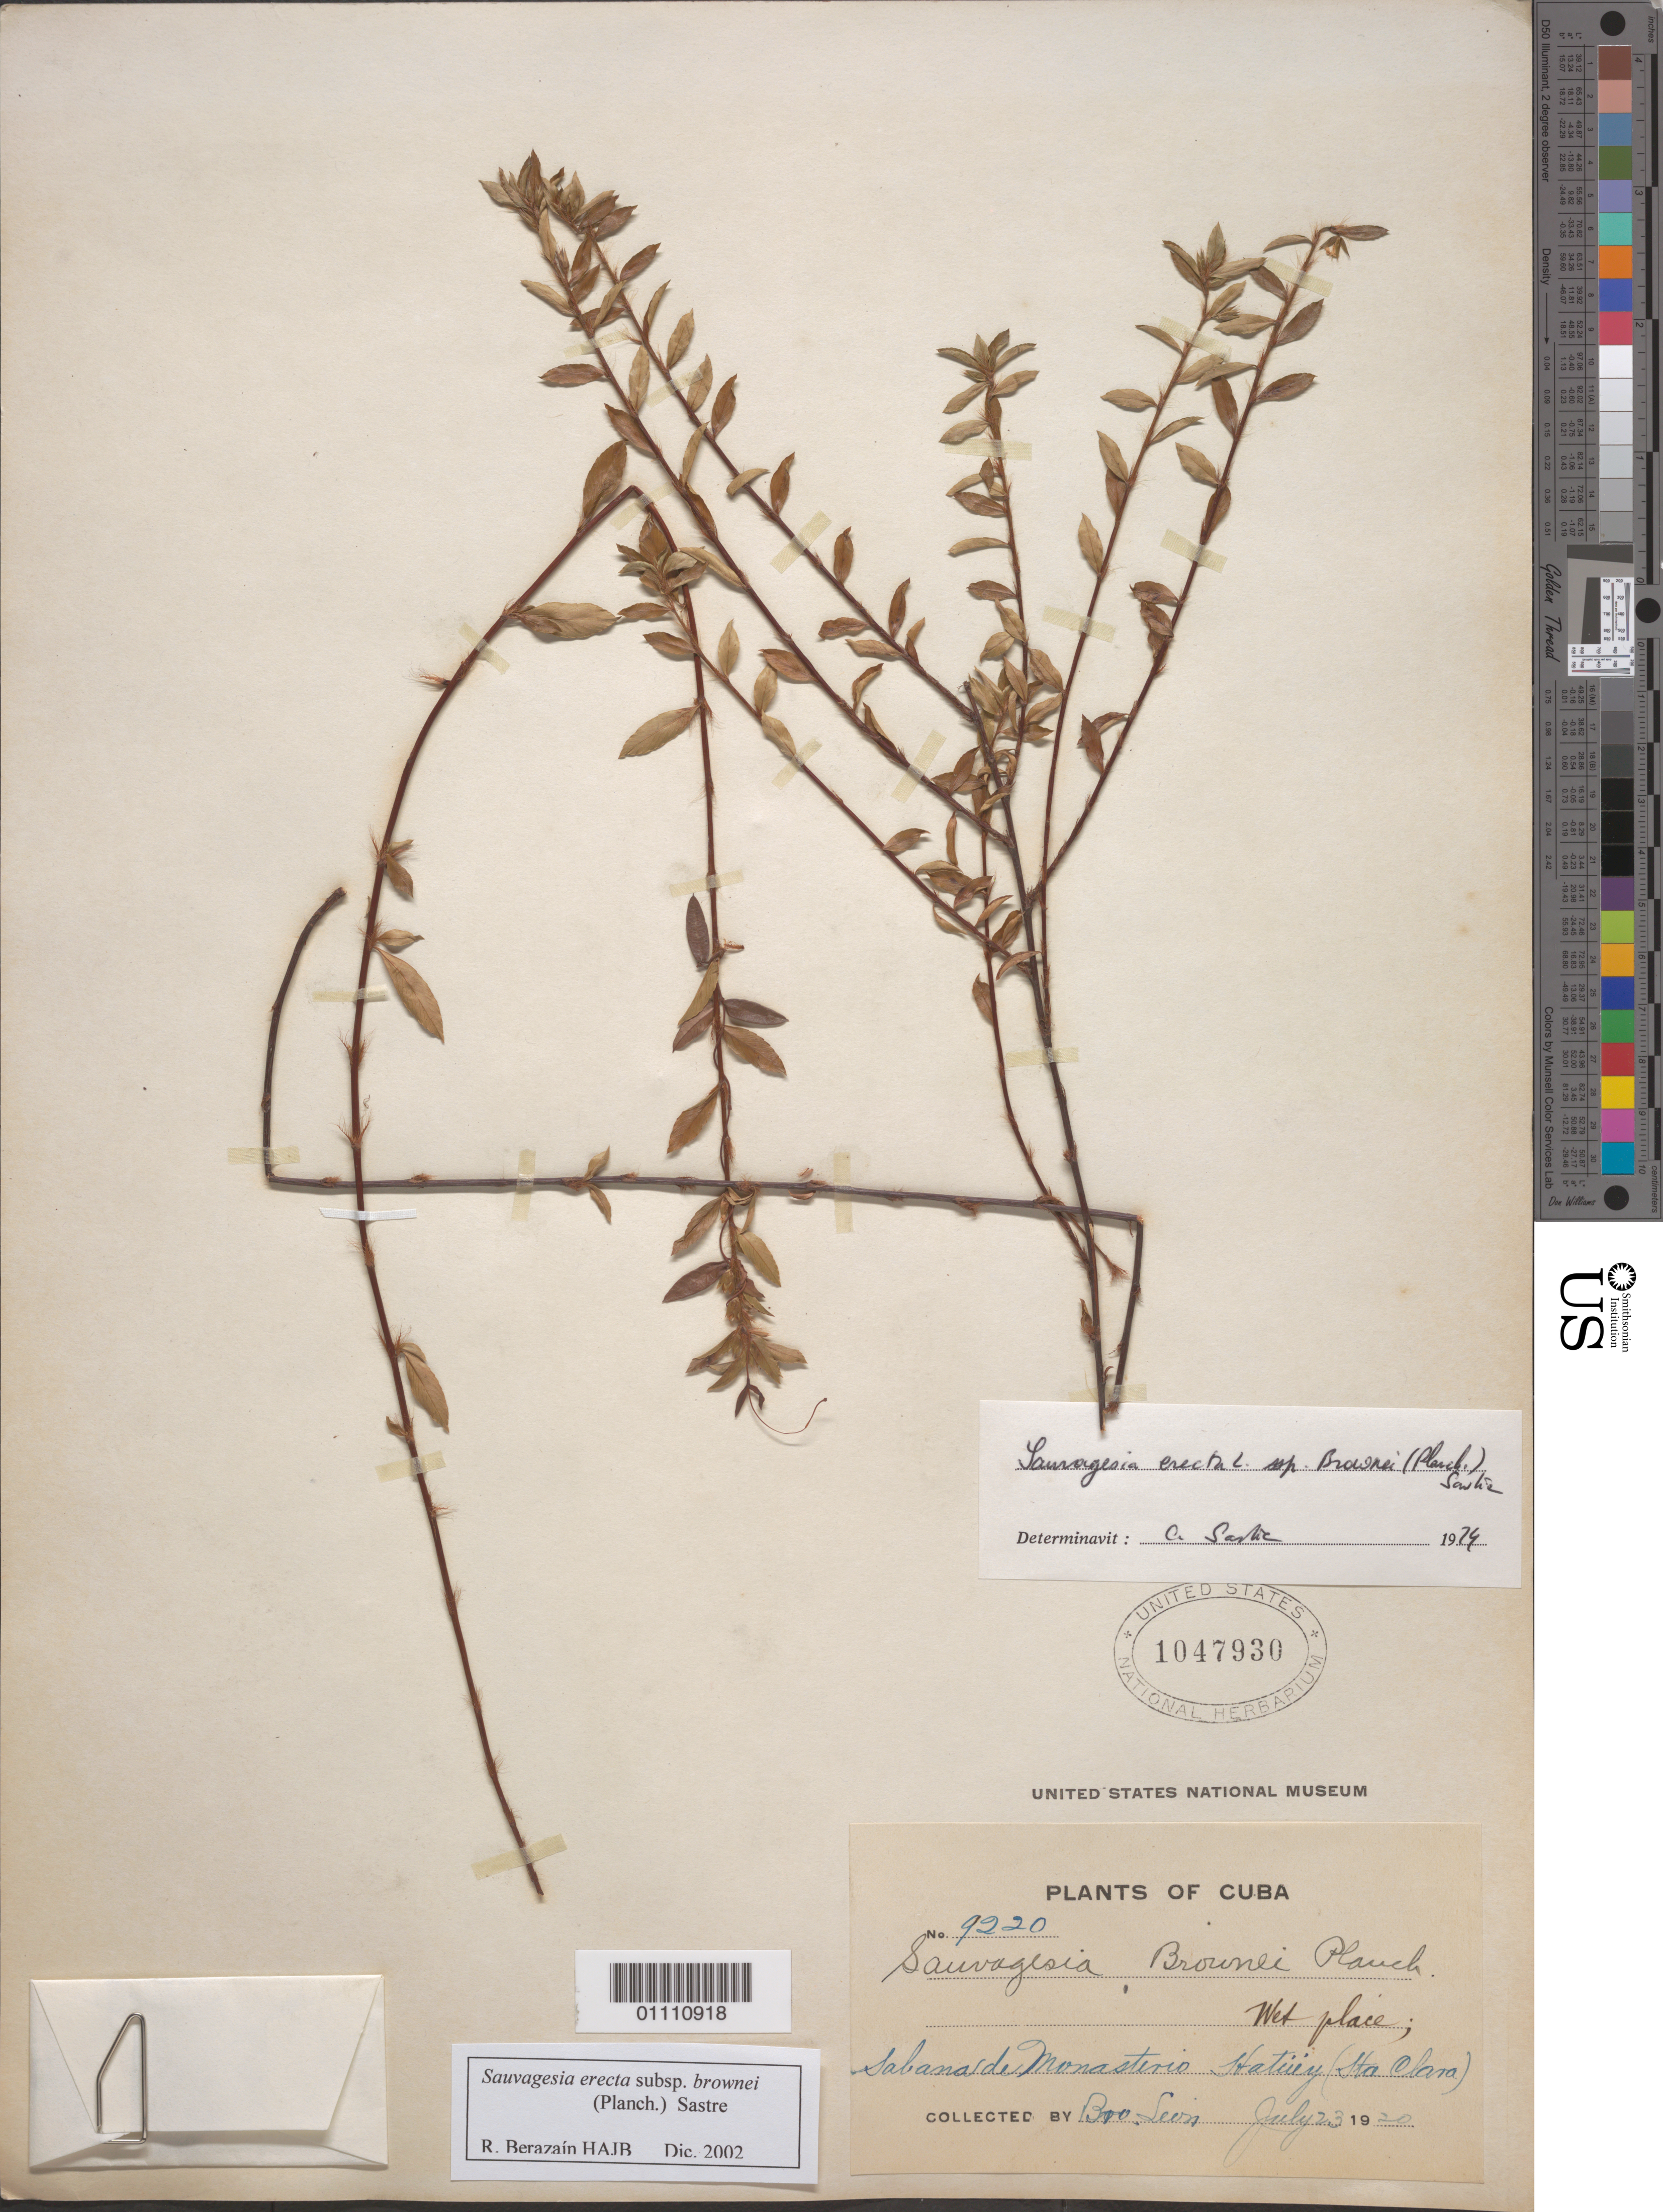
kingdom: Plantae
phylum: Tracheophyta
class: Magnoliopsida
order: Malpighiales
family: Ochnaceae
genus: Sauvagesia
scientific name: Sauvagesia erecta subsp. brownei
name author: (Planch.) Sastre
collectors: Bro. León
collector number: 9220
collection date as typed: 23 Jul 1920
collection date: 1920-07-23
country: Cuba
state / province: Villa Clara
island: Cuba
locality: Santa Clara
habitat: wet place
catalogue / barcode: US 1047930